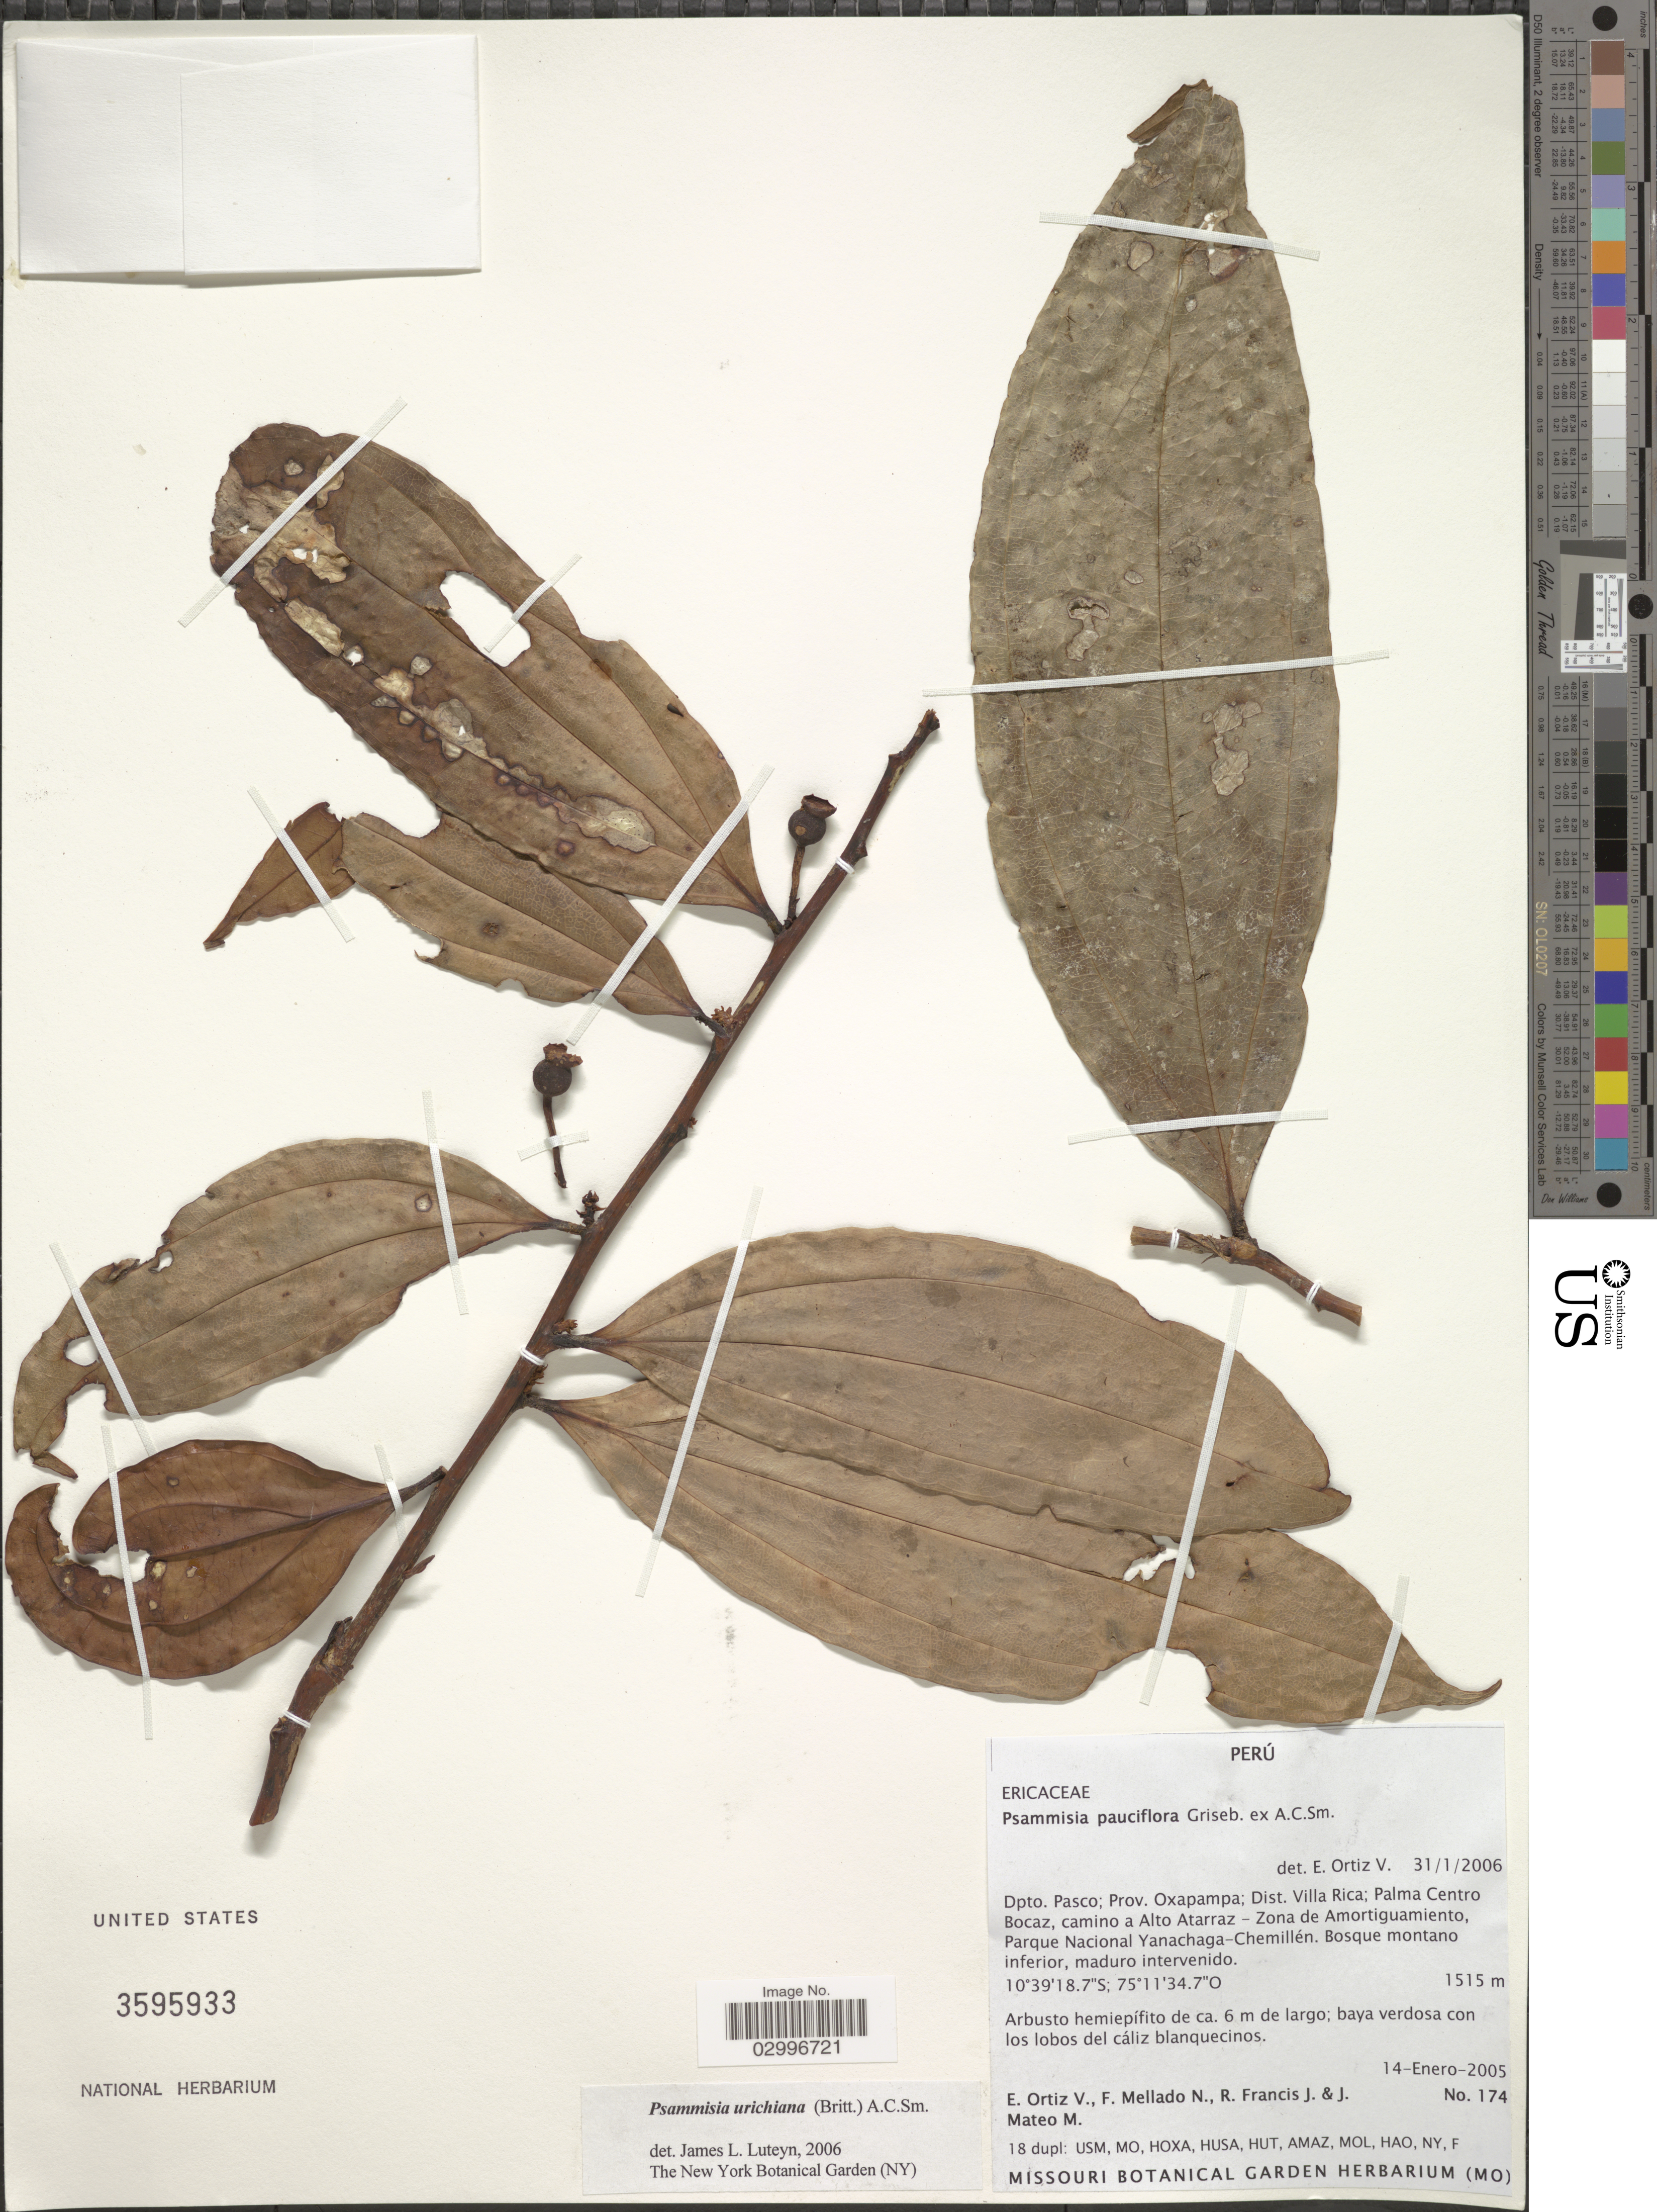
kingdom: Plantae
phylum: Tracheophyta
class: Magnoliopsida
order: Ericales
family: Ericaceae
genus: Psammisia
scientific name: Psammisia urichiana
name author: (Britton) A.C. Sm.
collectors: E. Ortiz V., F. Mellado N., R. Francis J. & J. Mateo M.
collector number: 174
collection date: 2005-01-14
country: Peru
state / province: Pasco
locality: Dpto. Pasco; Prov. Oxapampa; Dist. Villa Rica; Palma Centro Bocaz, camino a Alto Atarraz - Zona de Amortiguamiento, Parque Nacional Yanachaga-Chemillén.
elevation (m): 1515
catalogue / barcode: US 3595933